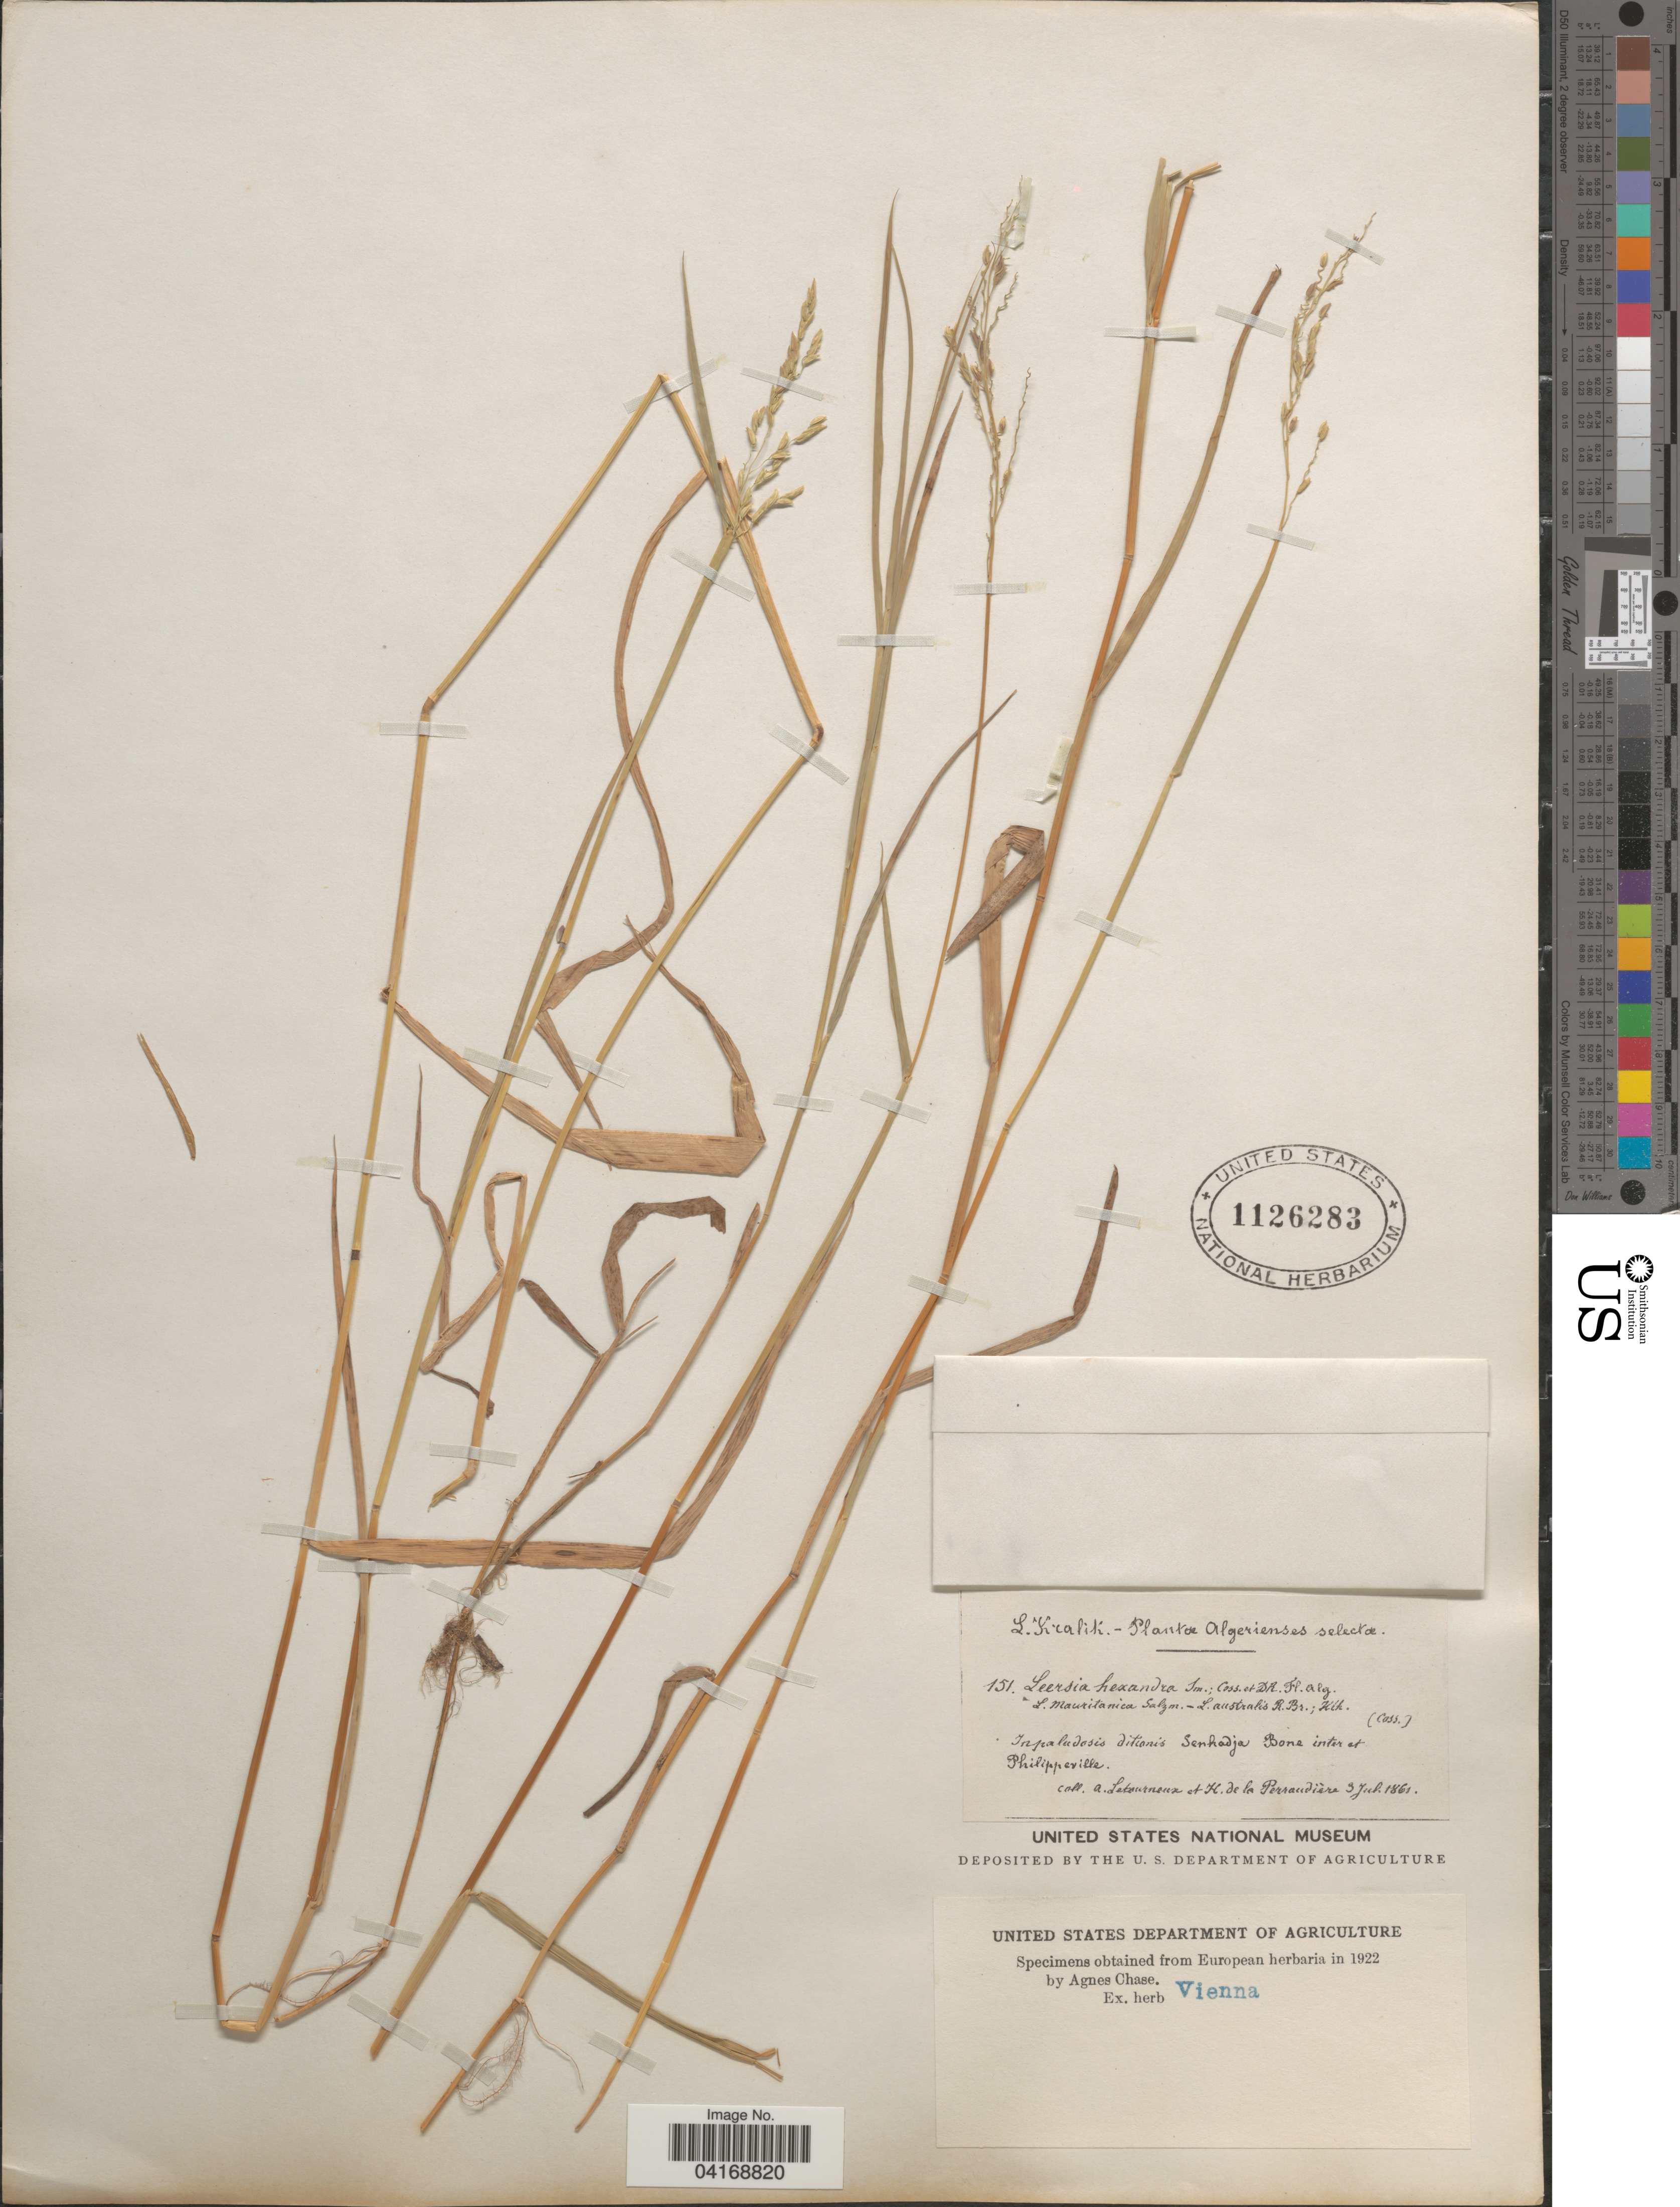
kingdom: Plantae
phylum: Tracheophyta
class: Liliopsida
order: Poales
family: Poaceae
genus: Leersia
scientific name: Leersia hexandra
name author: Sw.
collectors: A. Letourneux & H. de la Perraudière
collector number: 151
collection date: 1861-07-03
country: Algeria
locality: In paludosis ditionis Senhadja Bone inter et Philippeville.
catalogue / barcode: US 1126283